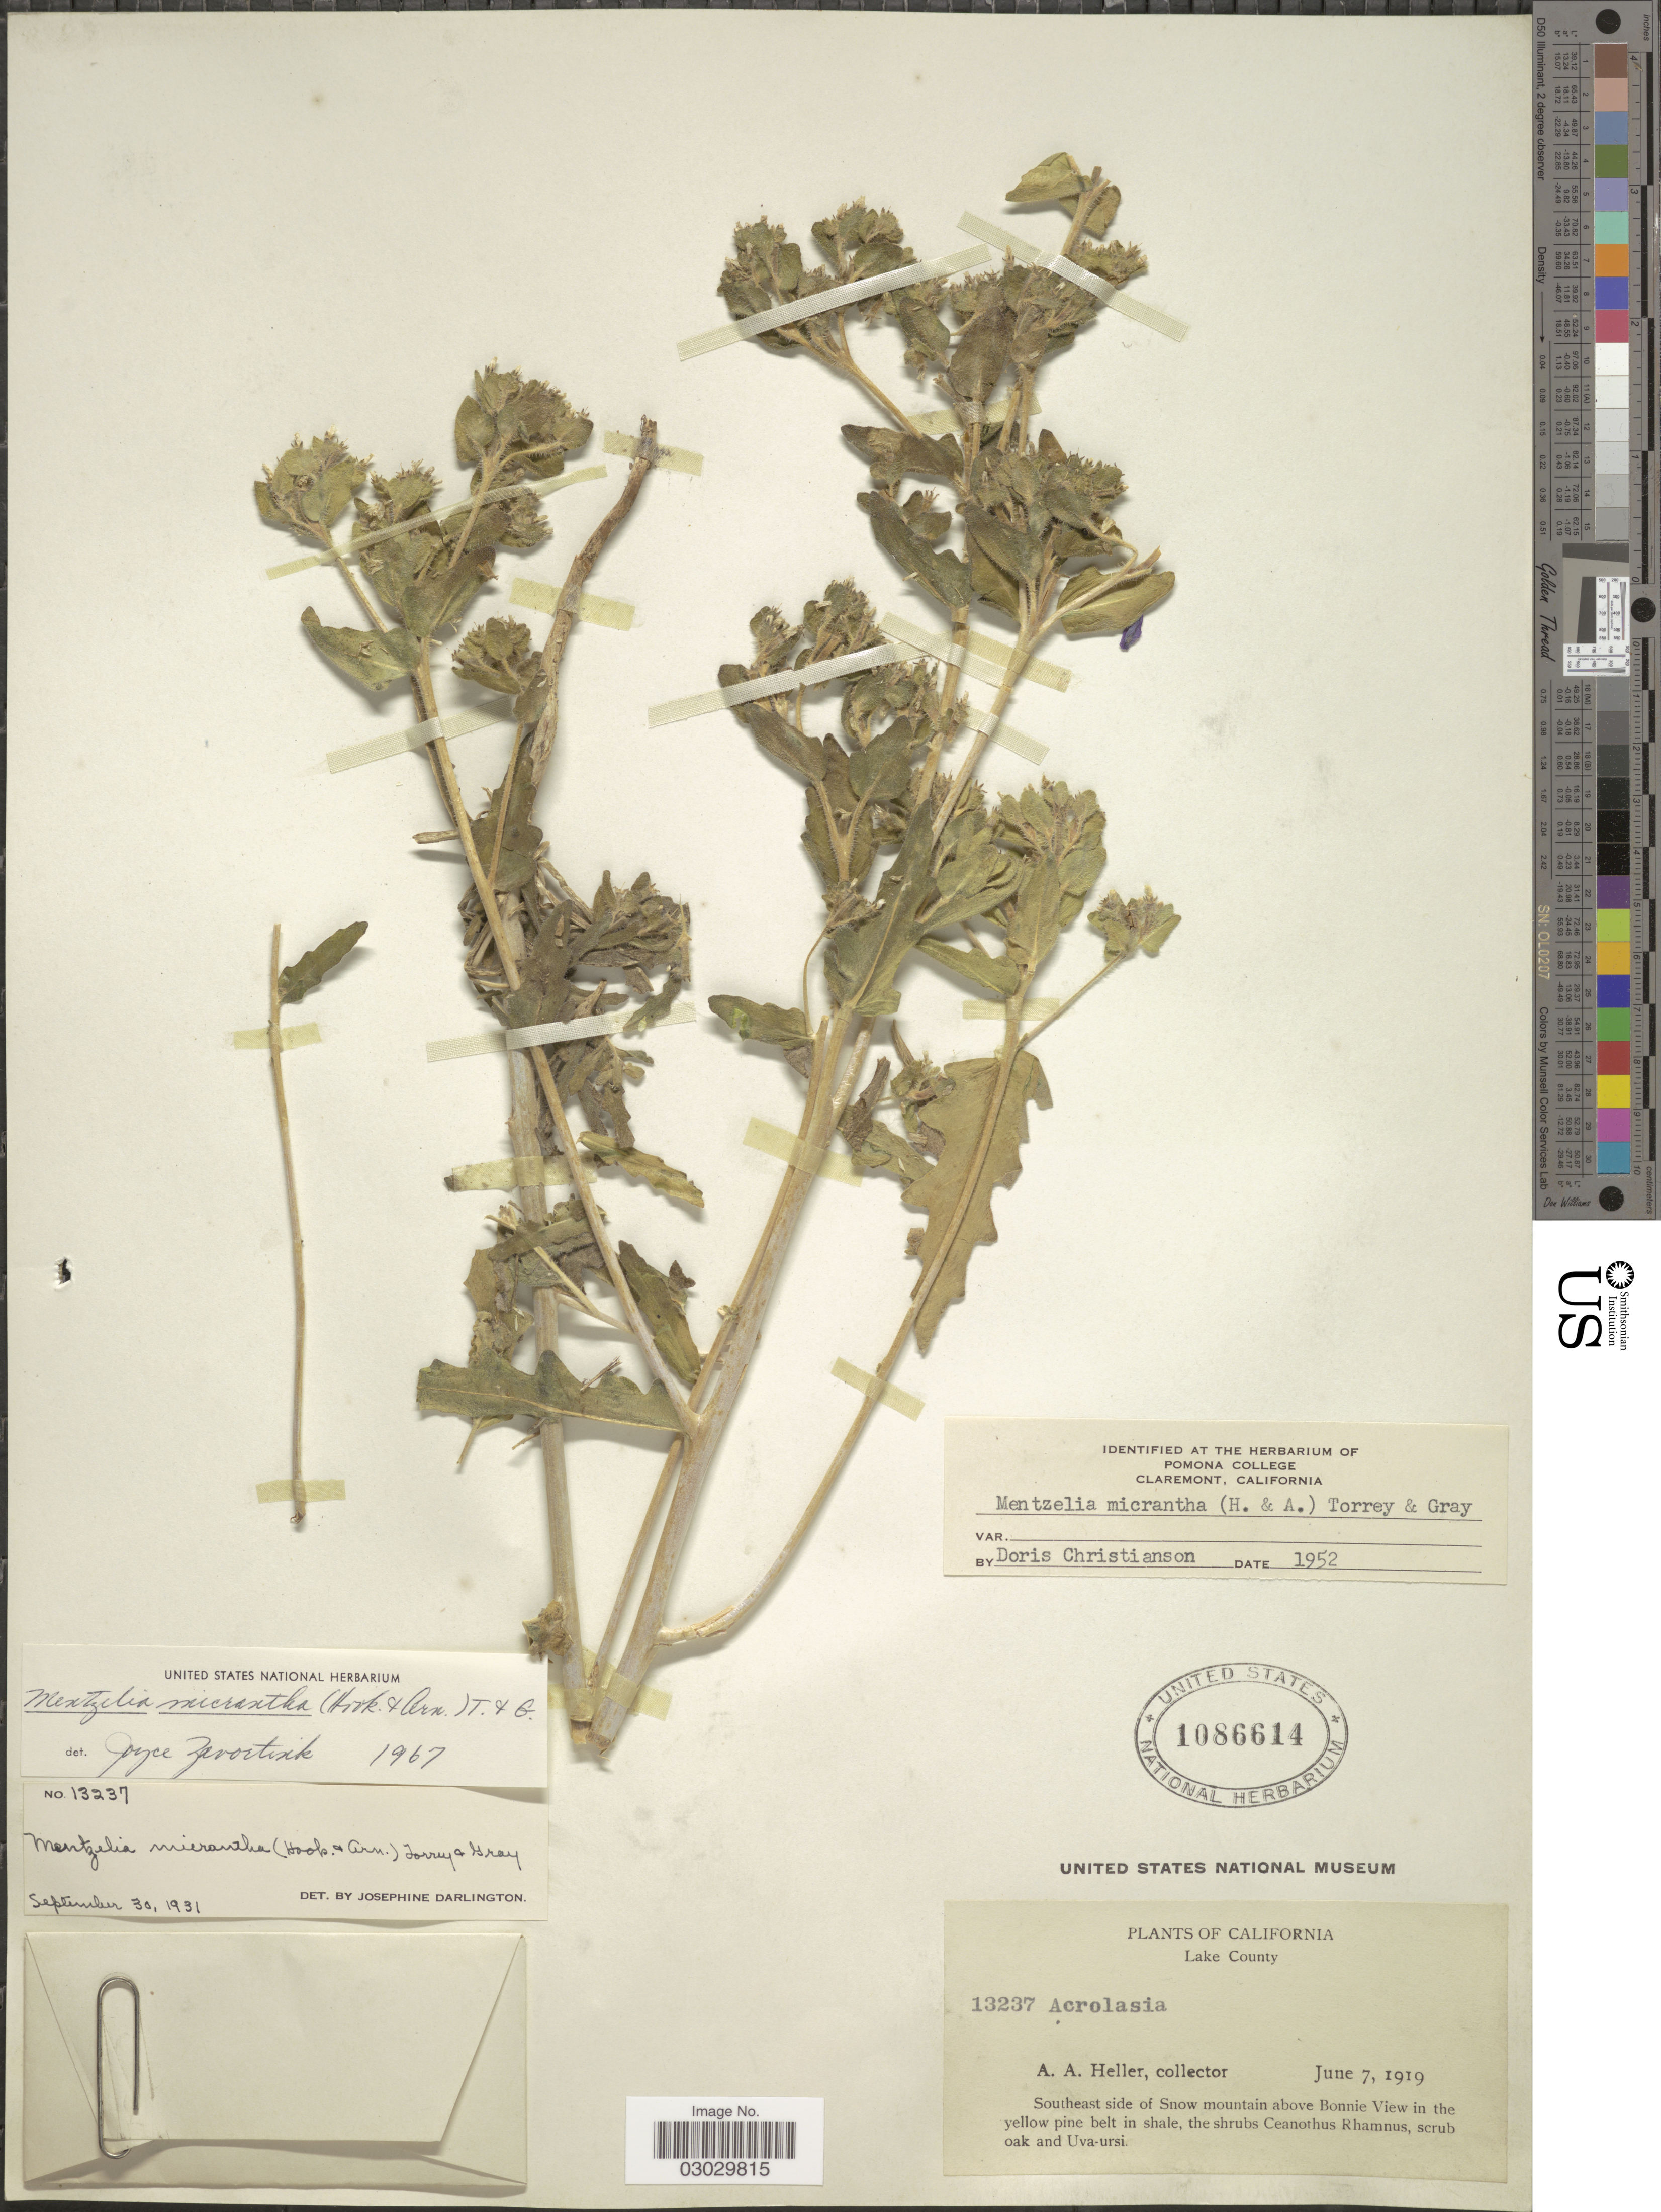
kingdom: Plantae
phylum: Tracheophyta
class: Magnoliopsida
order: Cornales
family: Loasaceae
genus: Mentzelia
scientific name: Mentzelia micrantha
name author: (Hook.) Torr. & A. Gray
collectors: A. A. Heller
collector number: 13237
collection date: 1919-06-07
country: United States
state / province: California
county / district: Lake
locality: Lake County. Southeast side of Snow mountain above Bonnie View in the yellow pine belt in shale.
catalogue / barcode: US 1086614